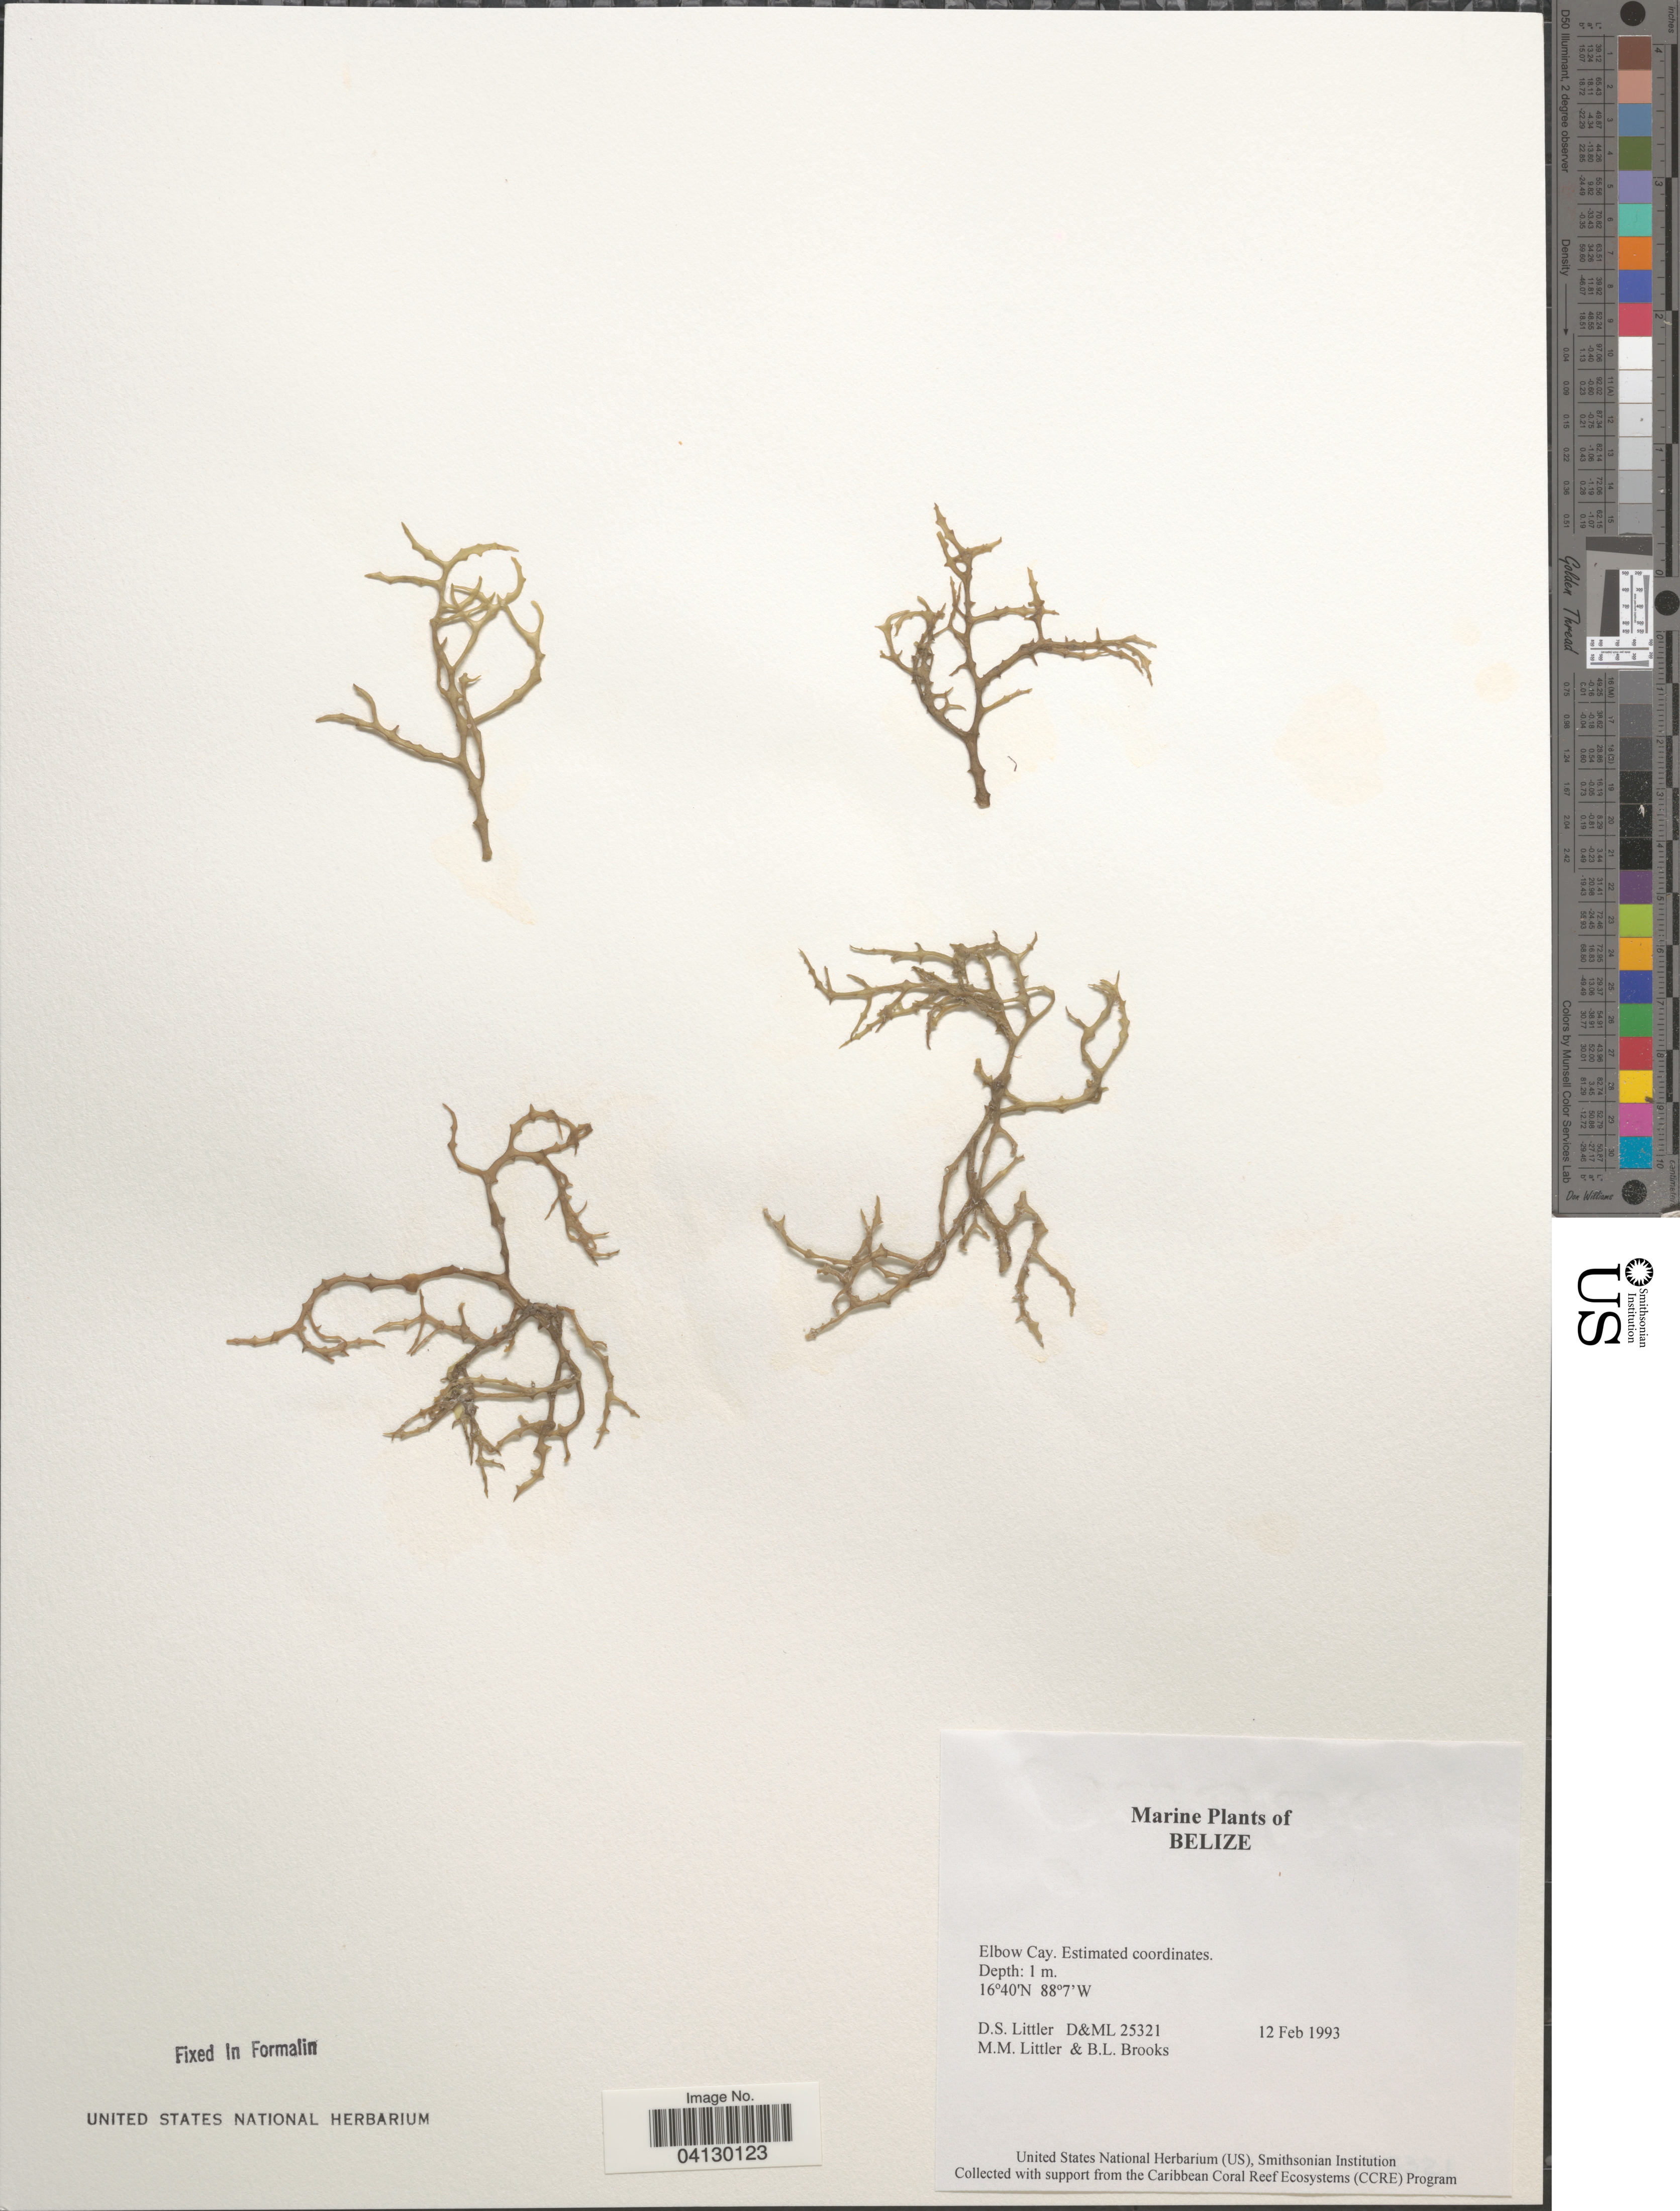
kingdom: Plantae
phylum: Rhodophyta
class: Florideophyceae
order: Corallinales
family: Corallinaceae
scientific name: Crustose Coralline Algae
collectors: D. S. Littler & B. Brooks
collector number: D&ML 25321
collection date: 1993-02-12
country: Belize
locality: Elbow Cay.